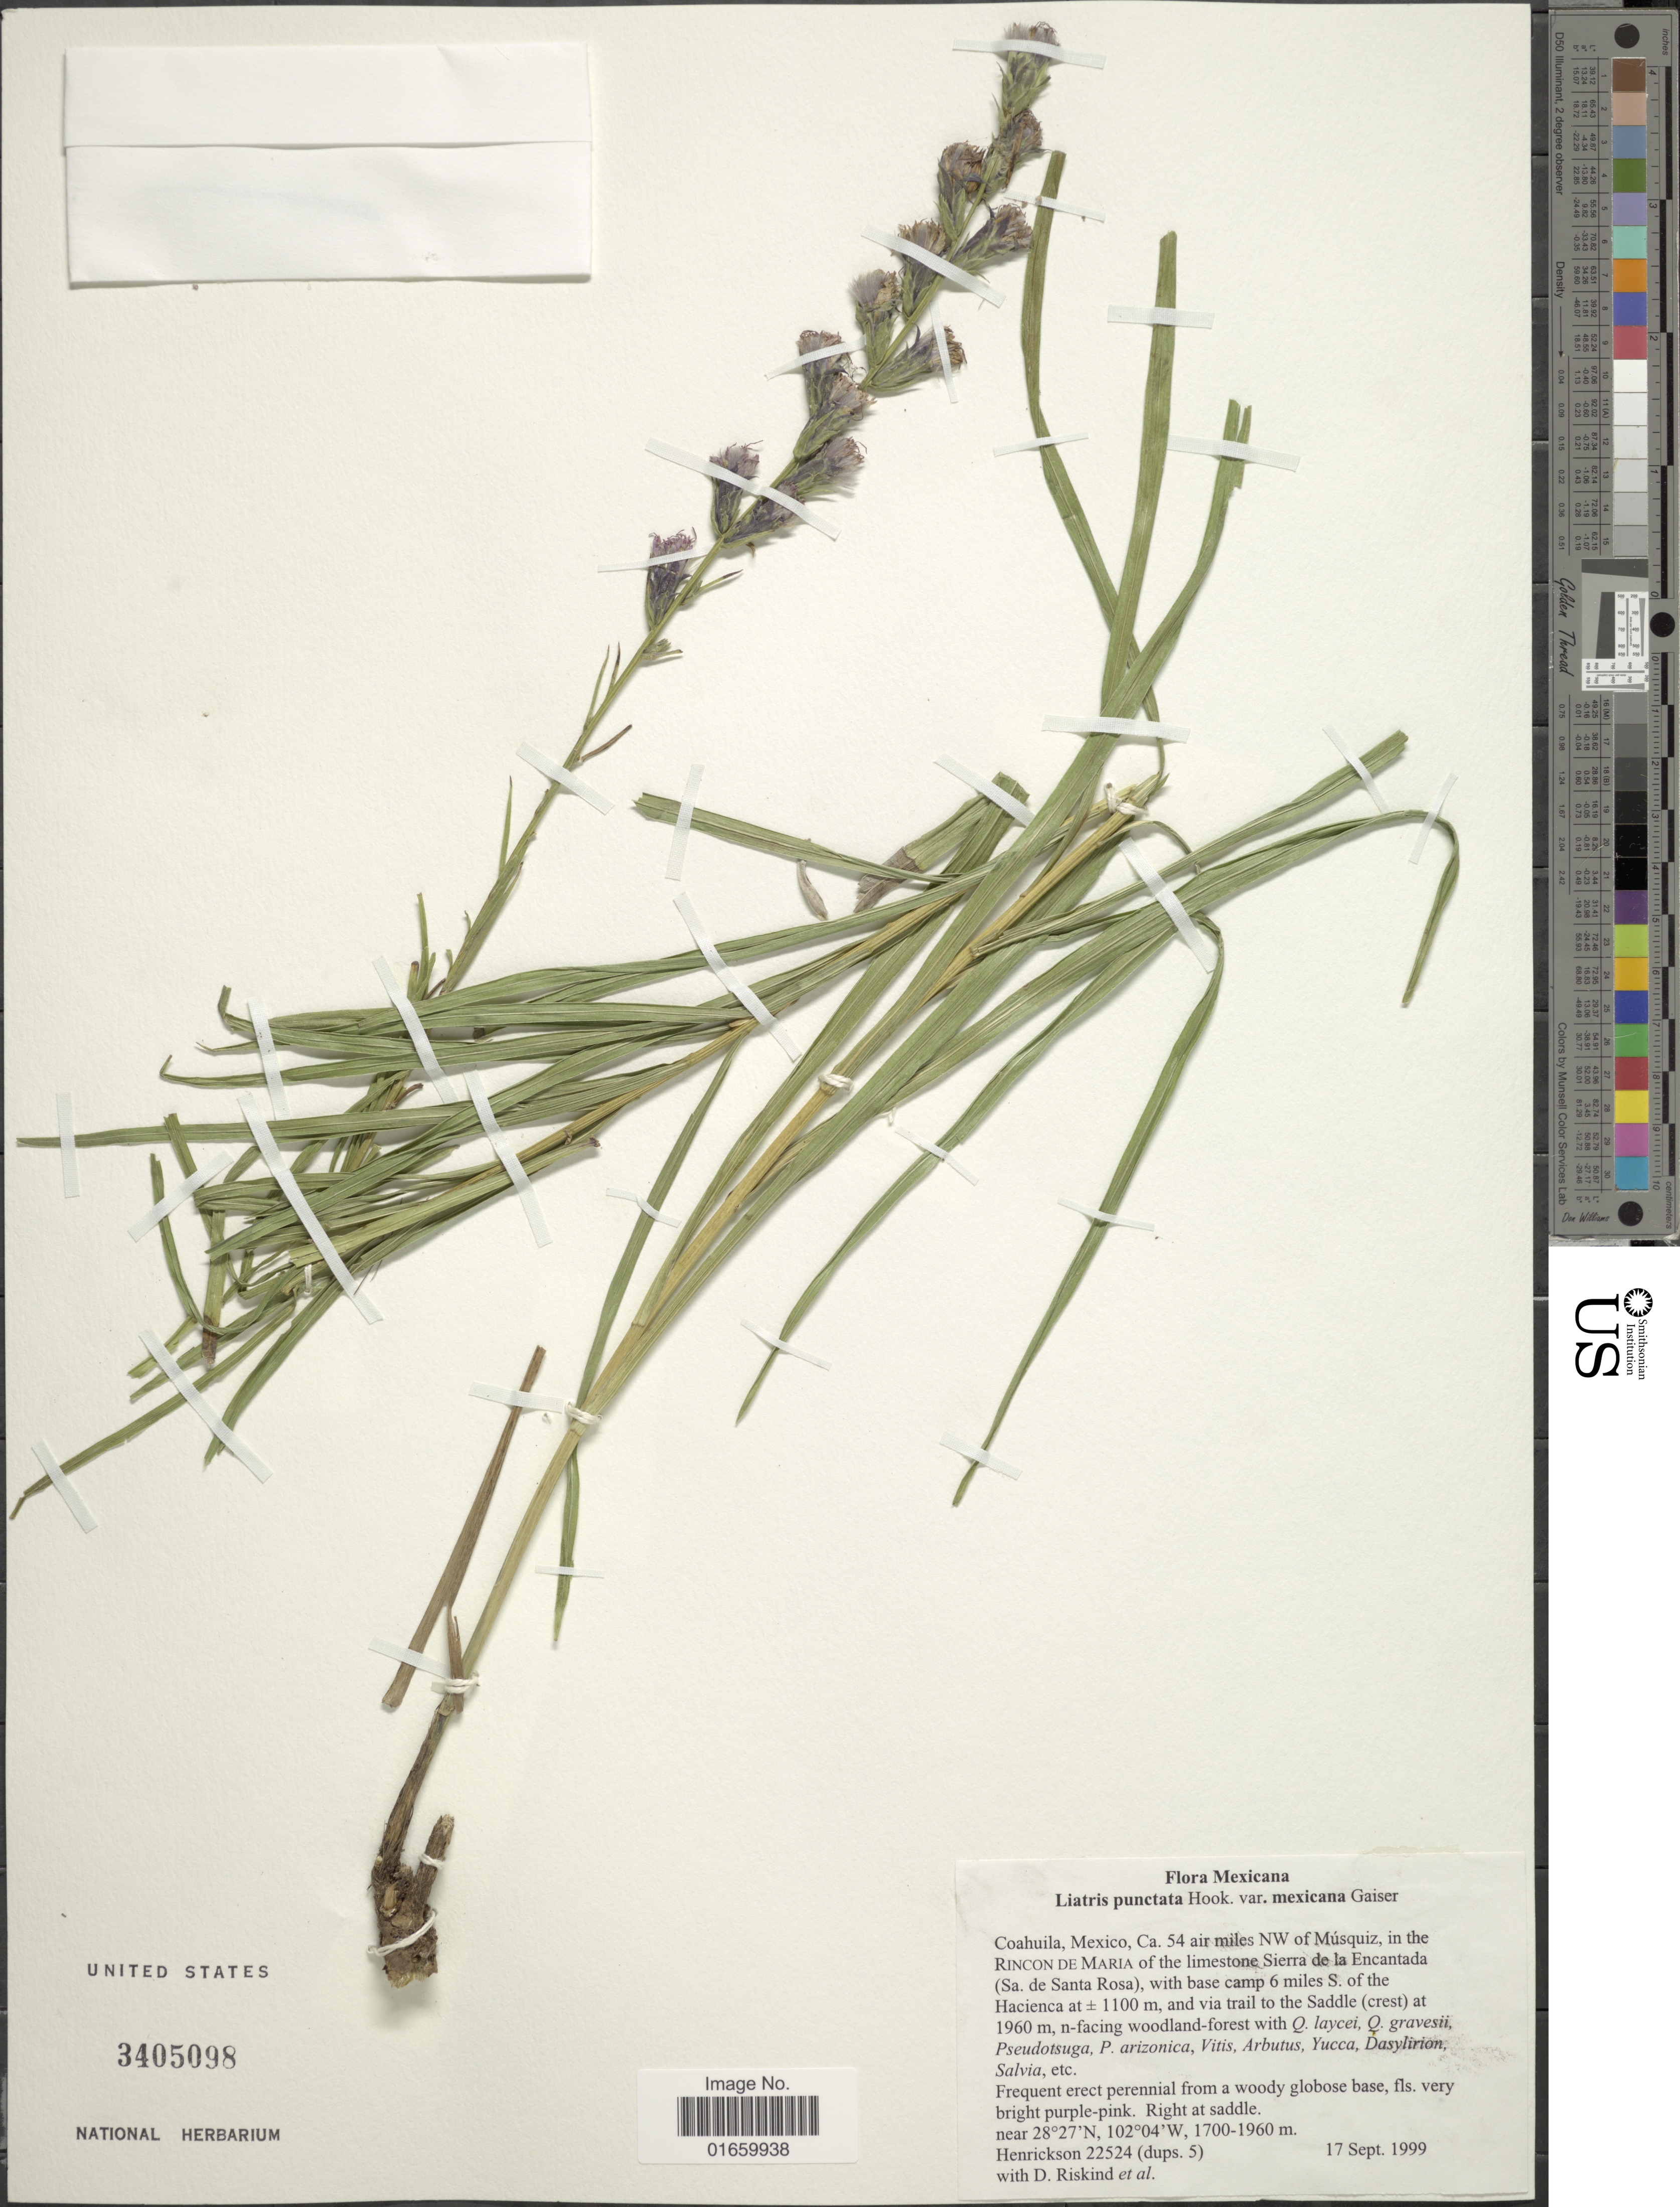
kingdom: Plantae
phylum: Tracheophyta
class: Magnoliopsida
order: Asterales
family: Asteraceae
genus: Liatris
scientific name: Liatris punctata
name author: Hook.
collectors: -. Henrickson, D. Riskind & et al.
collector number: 22524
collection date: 1999-09-17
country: Mexico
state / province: Coahuila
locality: Ca. 54 air miles NW of Musquiz, in the Rincon De Maria of the limestone, Sierra de la Encantada (Sa. de Santa Rosa), with base camp 6 miles S. of the Hacienca, and via trail to the Saddle (crest)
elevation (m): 1700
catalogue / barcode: US 3405098